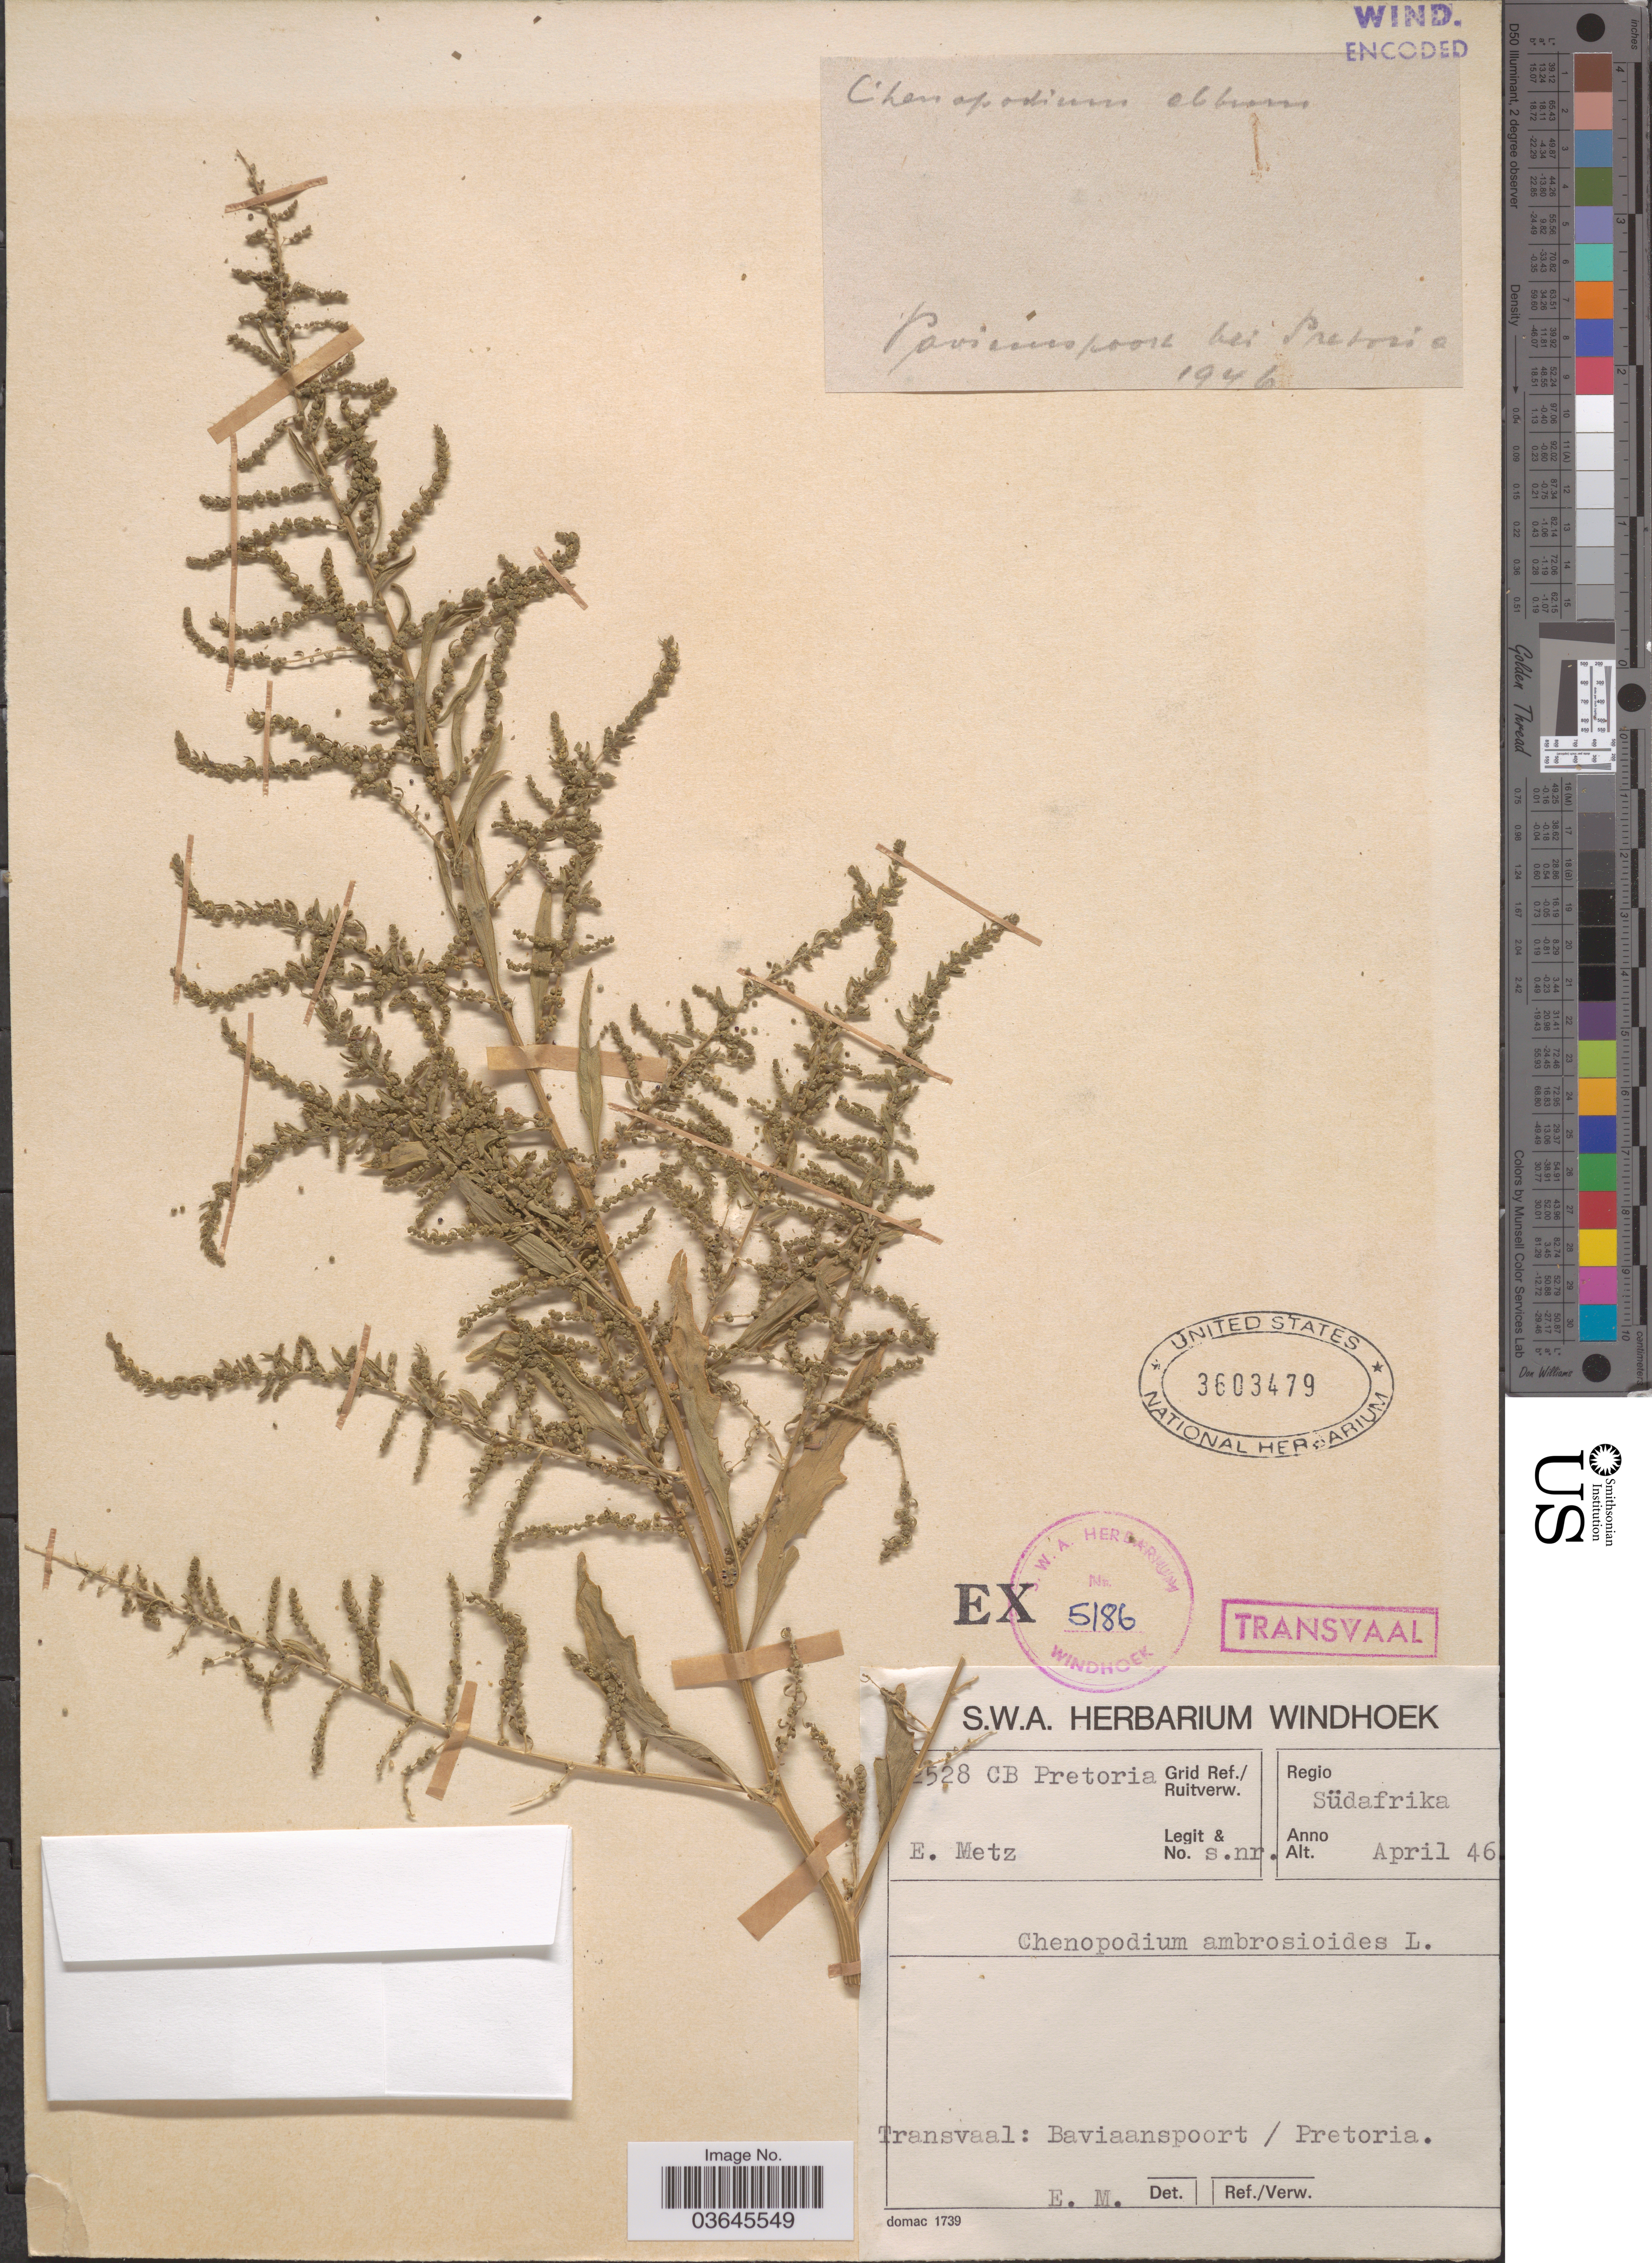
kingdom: Plantae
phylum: Tracheophyta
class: Magnoliopsida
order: Caryophyllales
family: Amaranthaceae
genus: Chenopodium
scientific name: Chenopodium ambrosioides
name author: L.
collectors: E. Metz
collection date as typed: Transcribed d/m/y: /4/46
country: South Africa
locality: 2528 CB Pretoria Grid Ref./Ruitverw., Regio Südafrika. Transvaal: Baviaanspoort/Pretoria.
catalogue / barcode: US 3603479